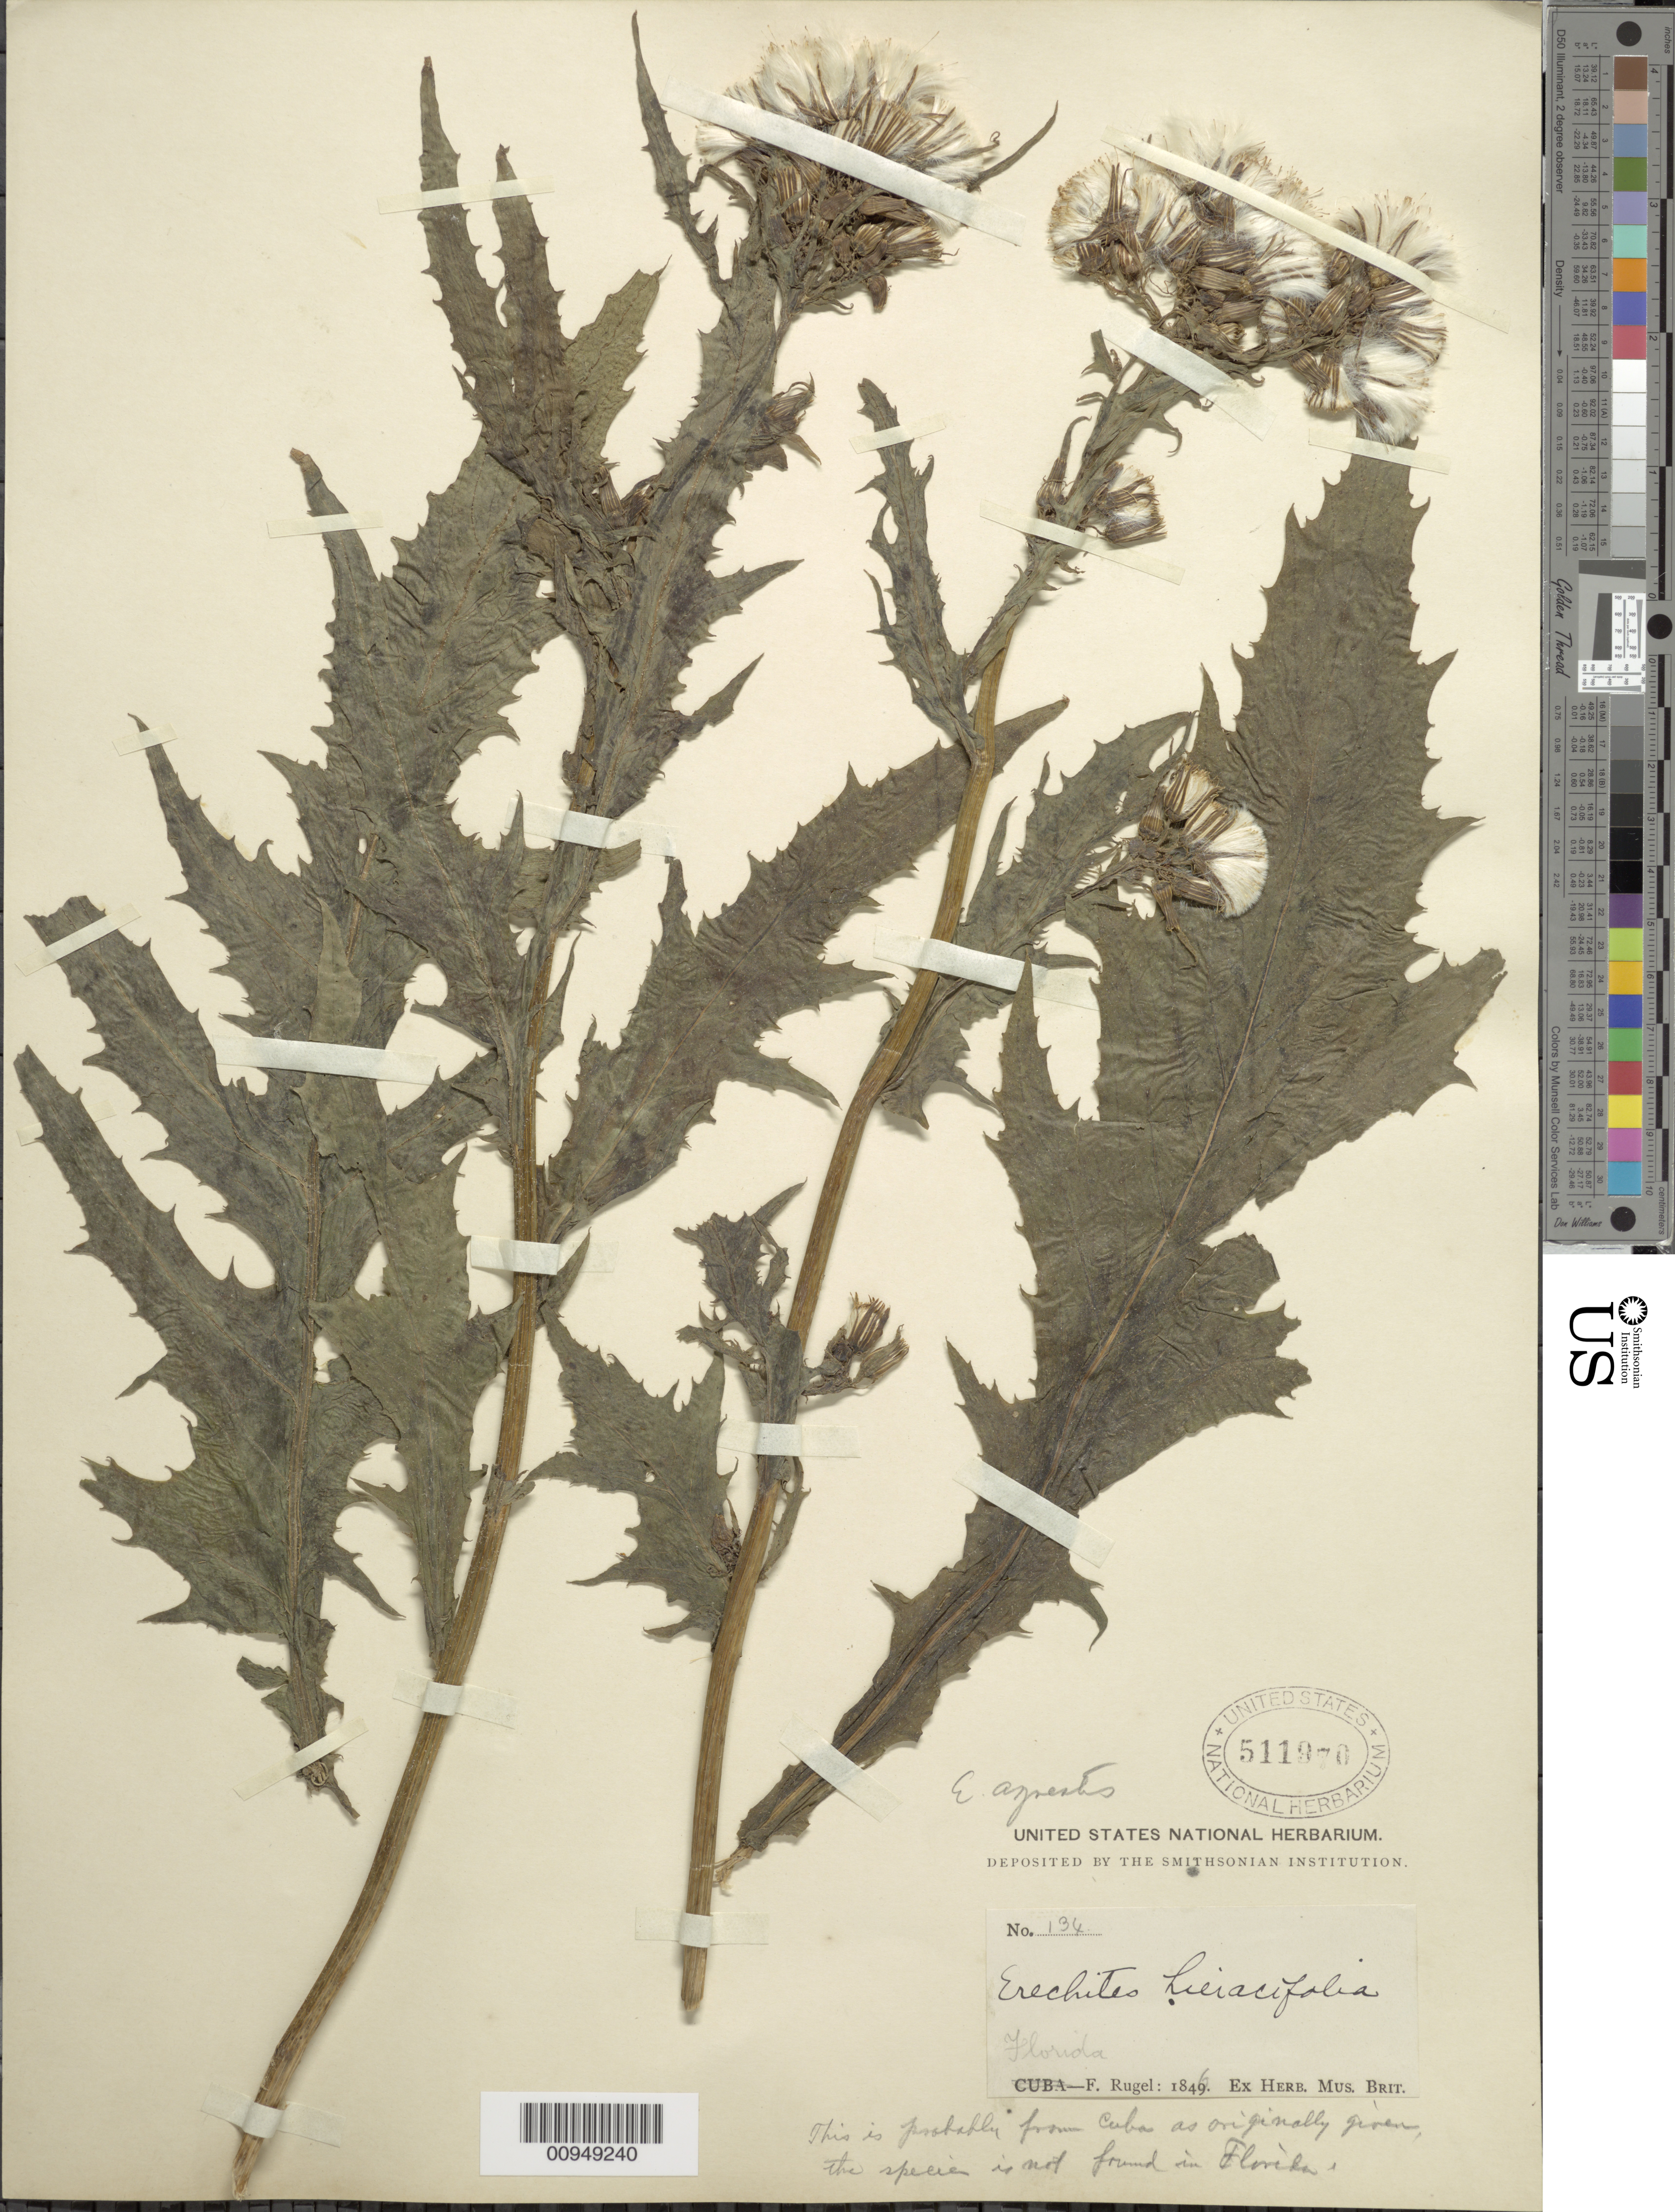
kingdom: Plantae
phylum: Tracheophyta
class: Magnoliopsida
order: Asterales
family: Asteraceae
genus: Erechtites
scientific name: Erechtites hieraciifolius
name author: (L.) Raf. ex DC.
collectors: F. Rugel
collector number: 134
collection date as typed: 1846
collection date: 1846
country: Cuba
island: Cuba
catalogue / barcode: US 511970